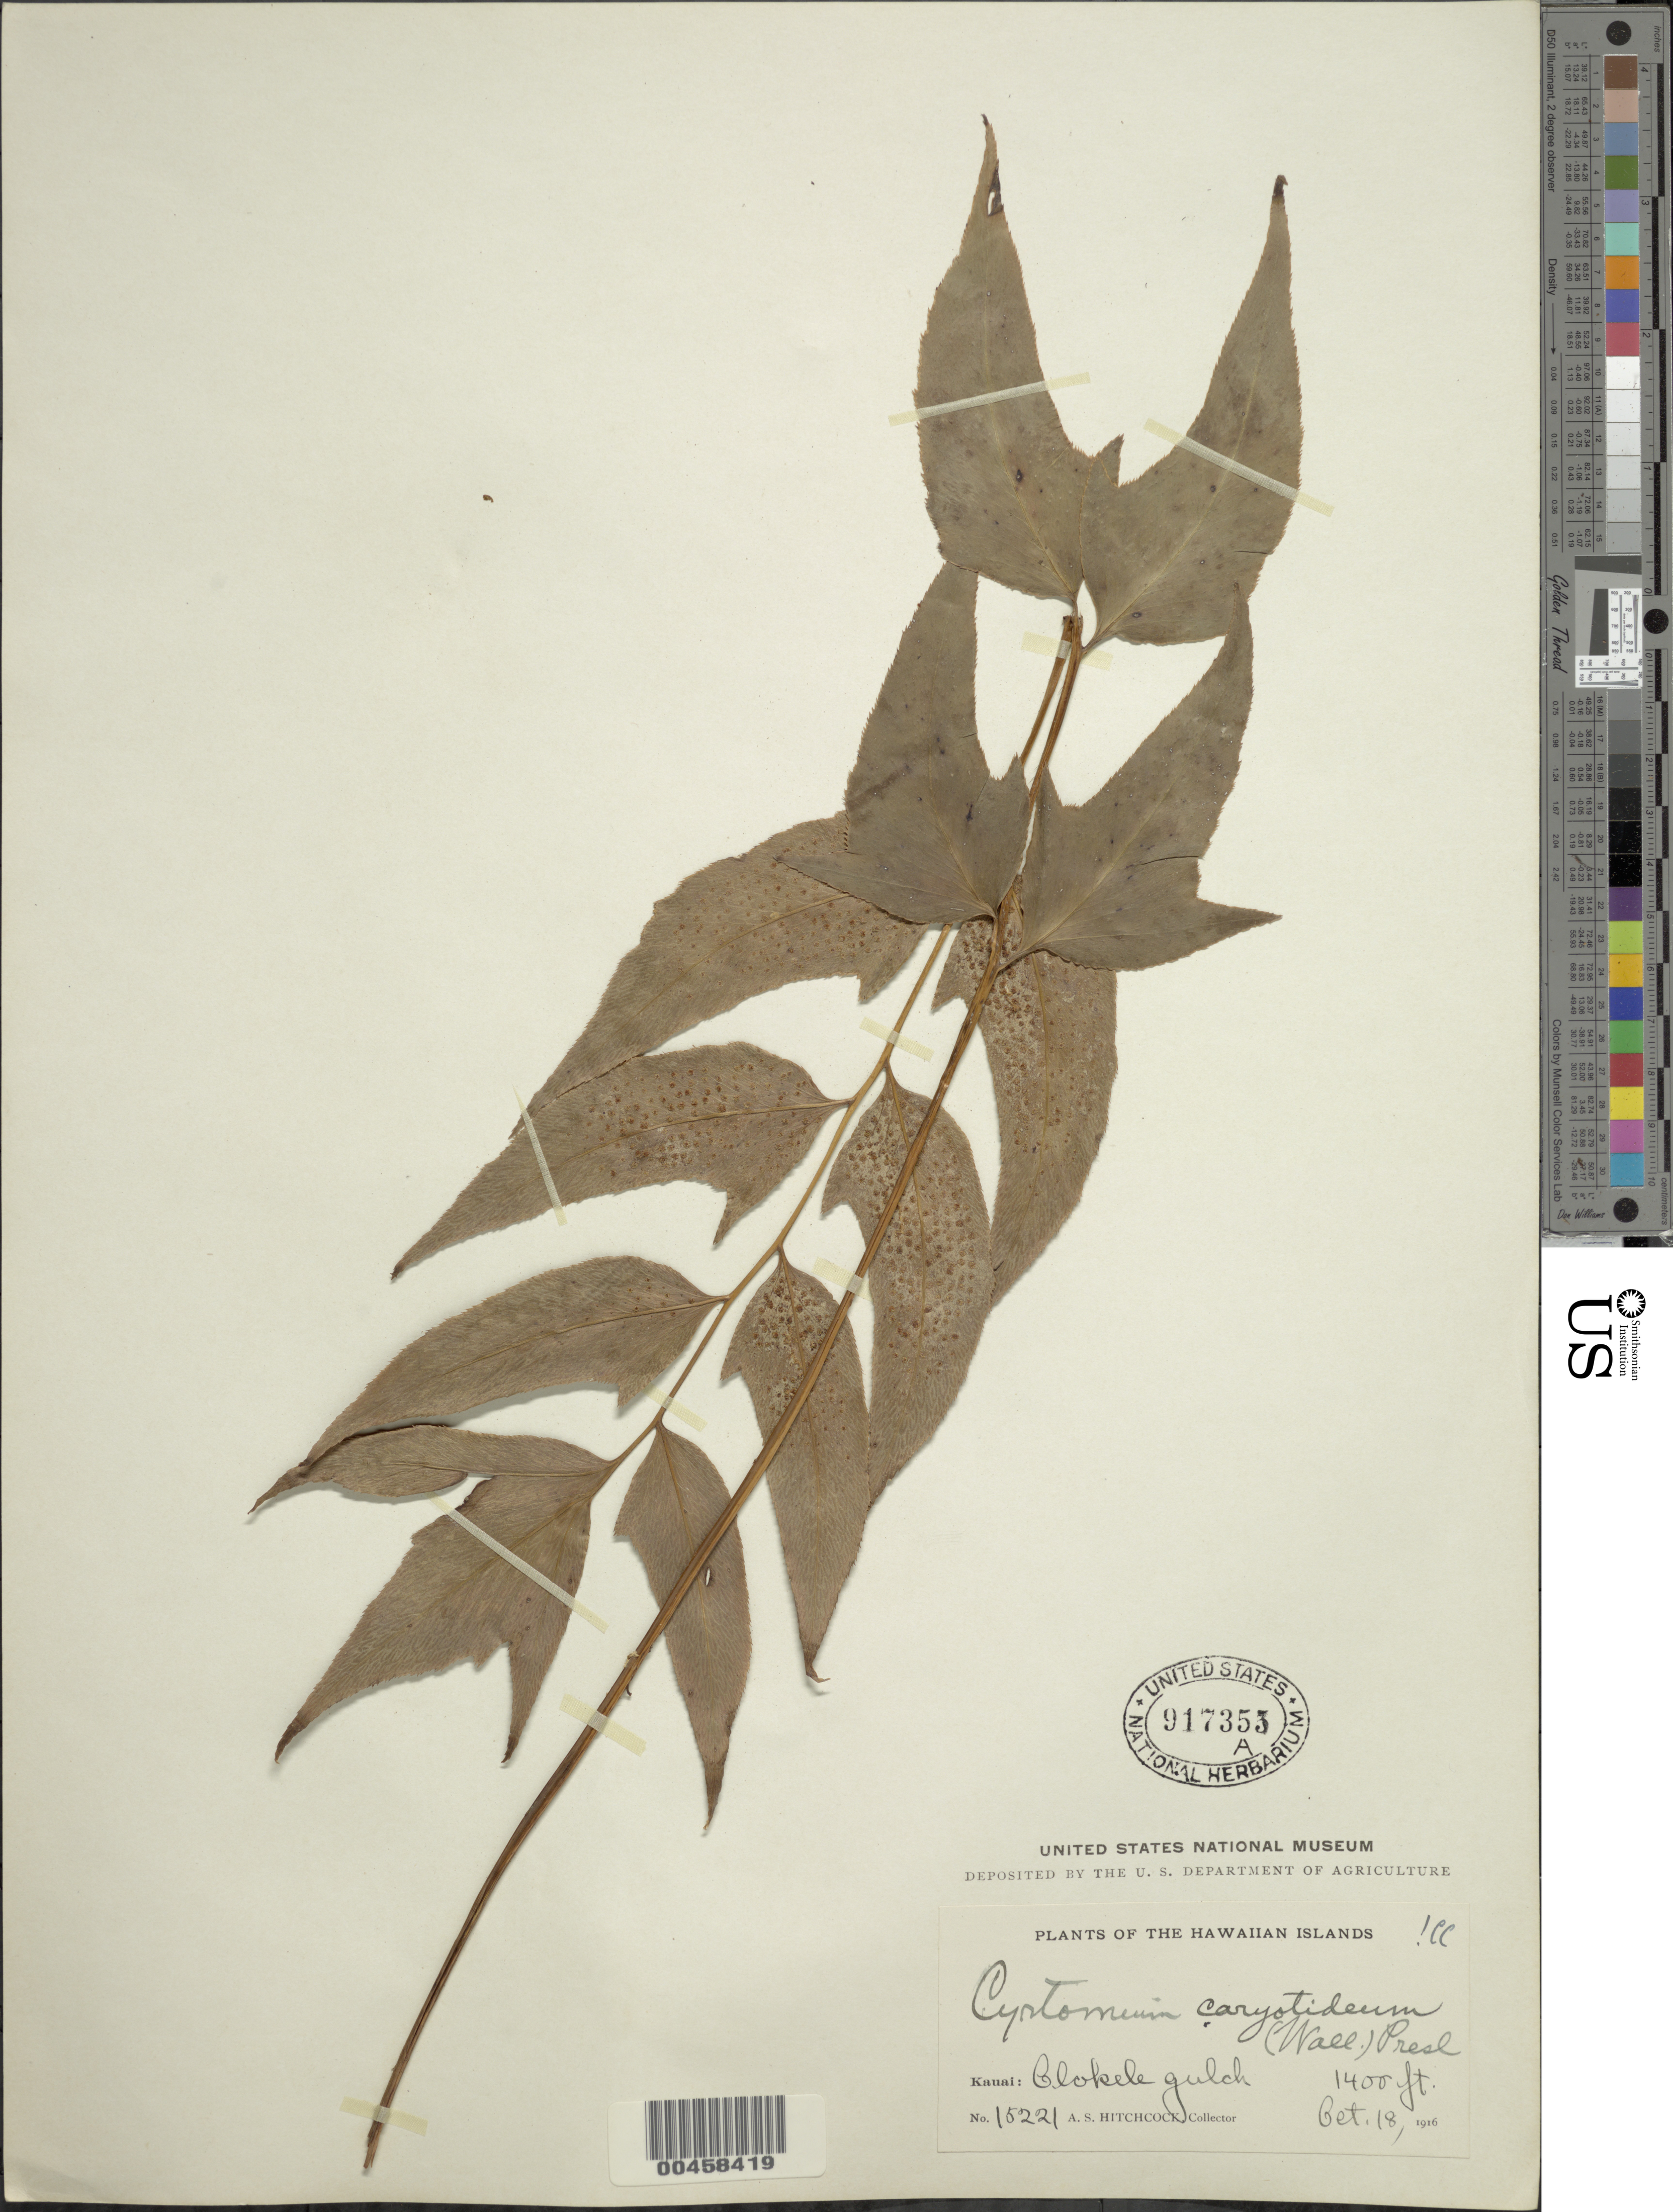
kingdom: Plantae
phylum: Tracheophyta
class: Polypodiopsida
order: Polypodiales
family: Dryopteridaceae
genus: Cyrtomium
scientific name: Cyrtomium caryotideum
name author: (Wall. ex Hook. & Grev.) C. Presl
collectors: A. S. Hitchcock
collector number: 15221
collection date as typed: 18 Oct 1916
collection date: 1916-10-18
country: United States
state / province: Hawaii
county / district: Kauai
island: Kaua'i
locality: Olokele gulch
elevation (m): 427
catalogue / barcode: US 917353